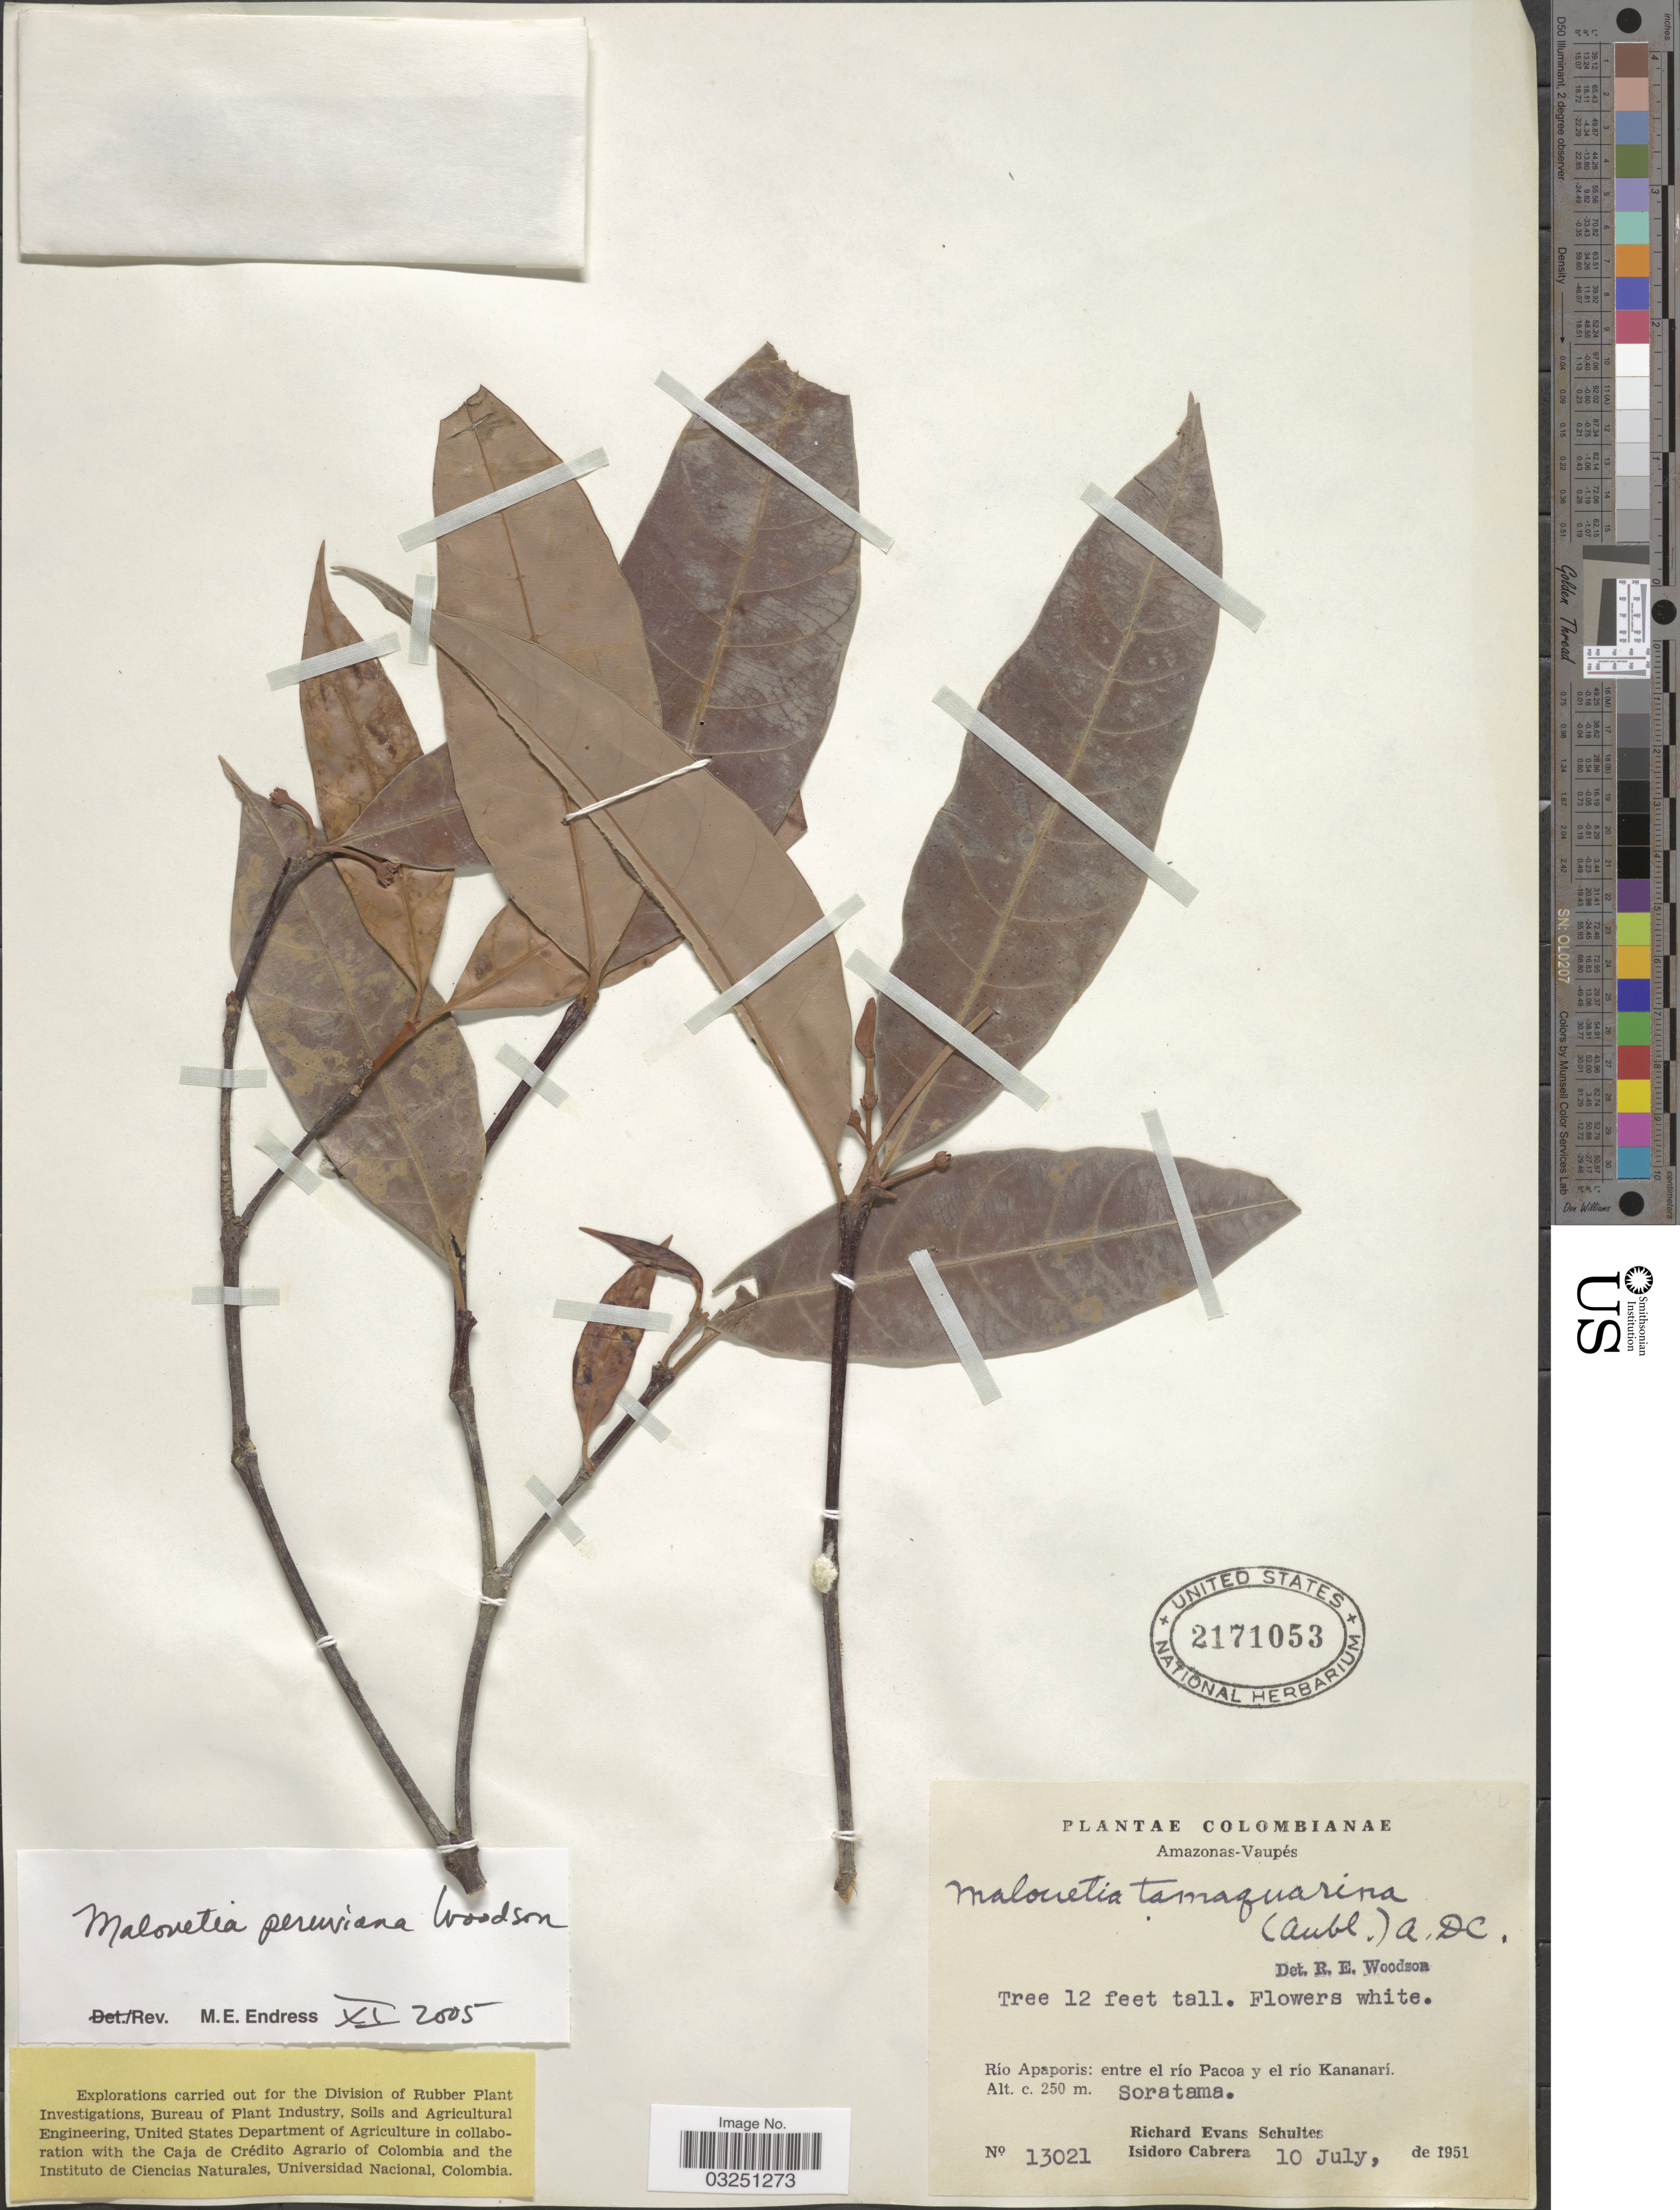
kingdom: Plantae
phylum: Tracheophyta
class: Magnoliopsida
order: Gentianales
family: Apocynaceae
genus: Malouetia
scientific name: Malouetia peruviana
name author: Woodson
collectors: R. E. Schultes & I. Cabrera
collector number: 13021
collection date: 1951-07-10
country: Colombia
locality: Amazonas - Vaupés. Río Apaporis: entre el río Pacoa y el río Kananarí. Soratama.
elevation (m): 250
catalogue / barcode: US 2171053